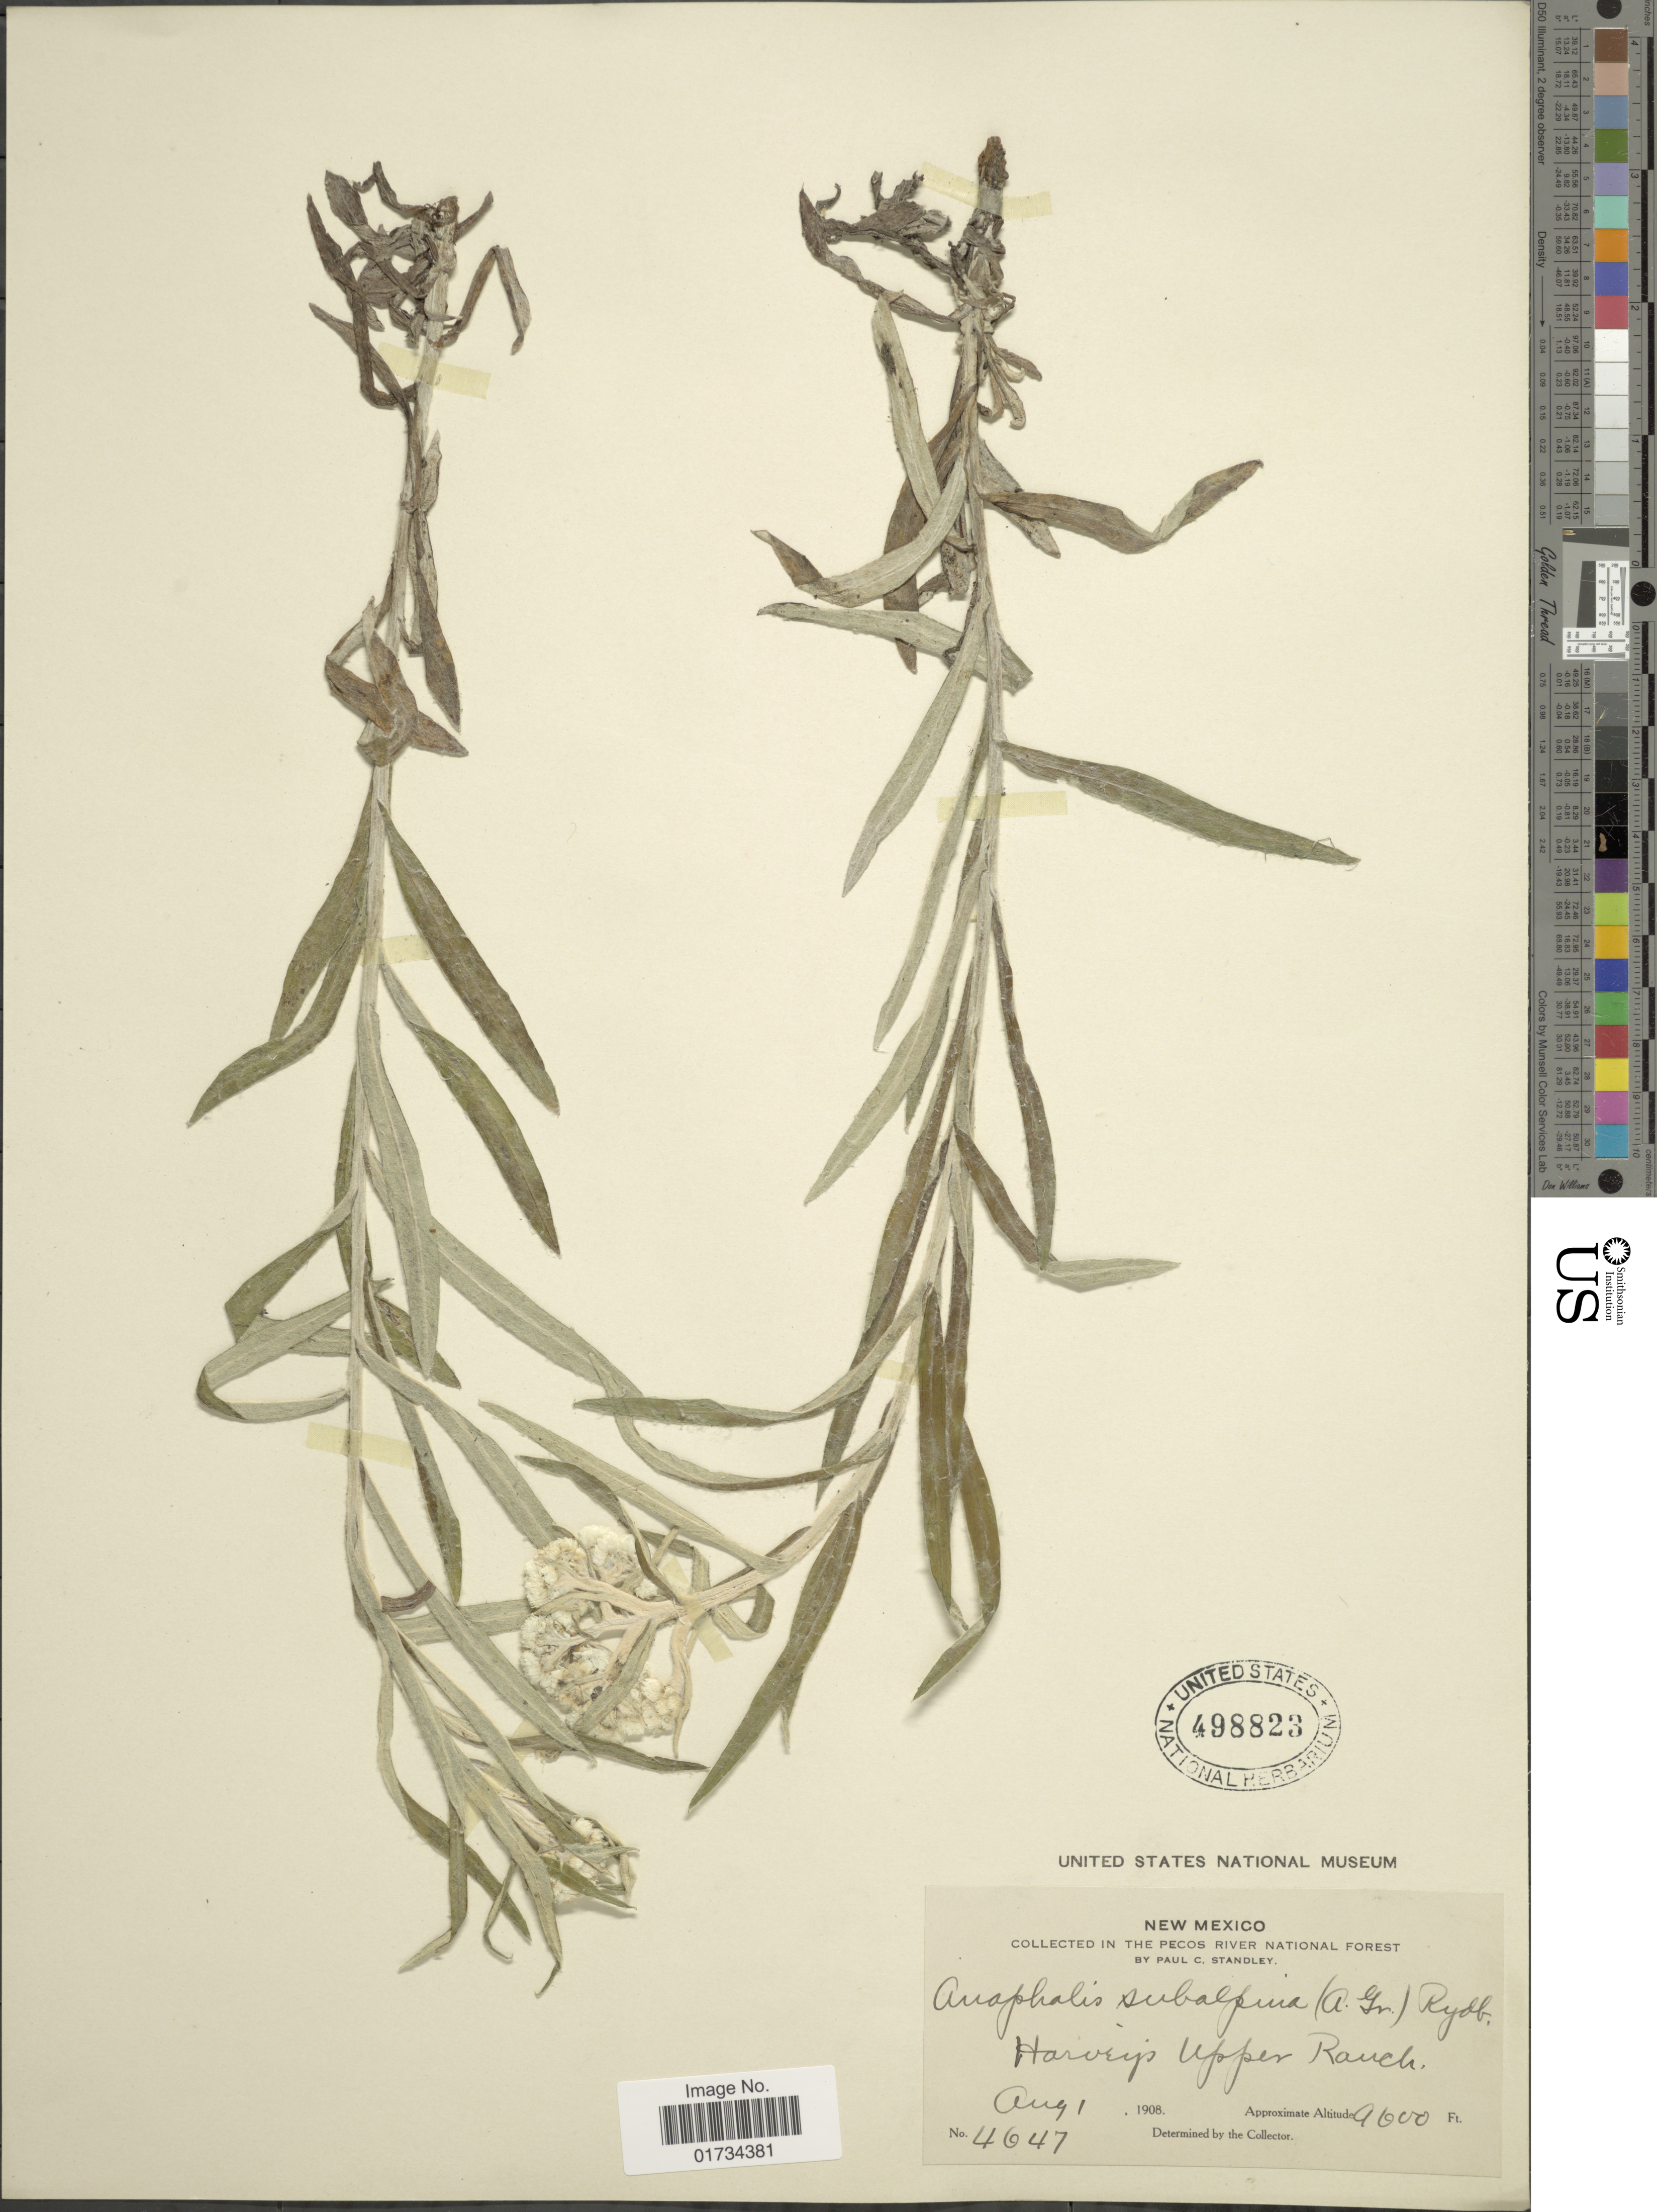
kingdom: Plantae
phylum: Tracheophyta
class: Magnoliopsida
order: Asterales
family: Asteraceae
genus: Anaphalis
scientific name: Anaphalis subalpina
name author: (A. Gray) Rydb.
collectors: P. C. Standley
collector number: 4647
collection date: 1908-08-01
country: United States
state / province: New Mexico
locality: New Mexico. The Pecos River National Forest. Harveys Upper Ranch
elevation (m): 2926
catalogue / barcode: US 498823